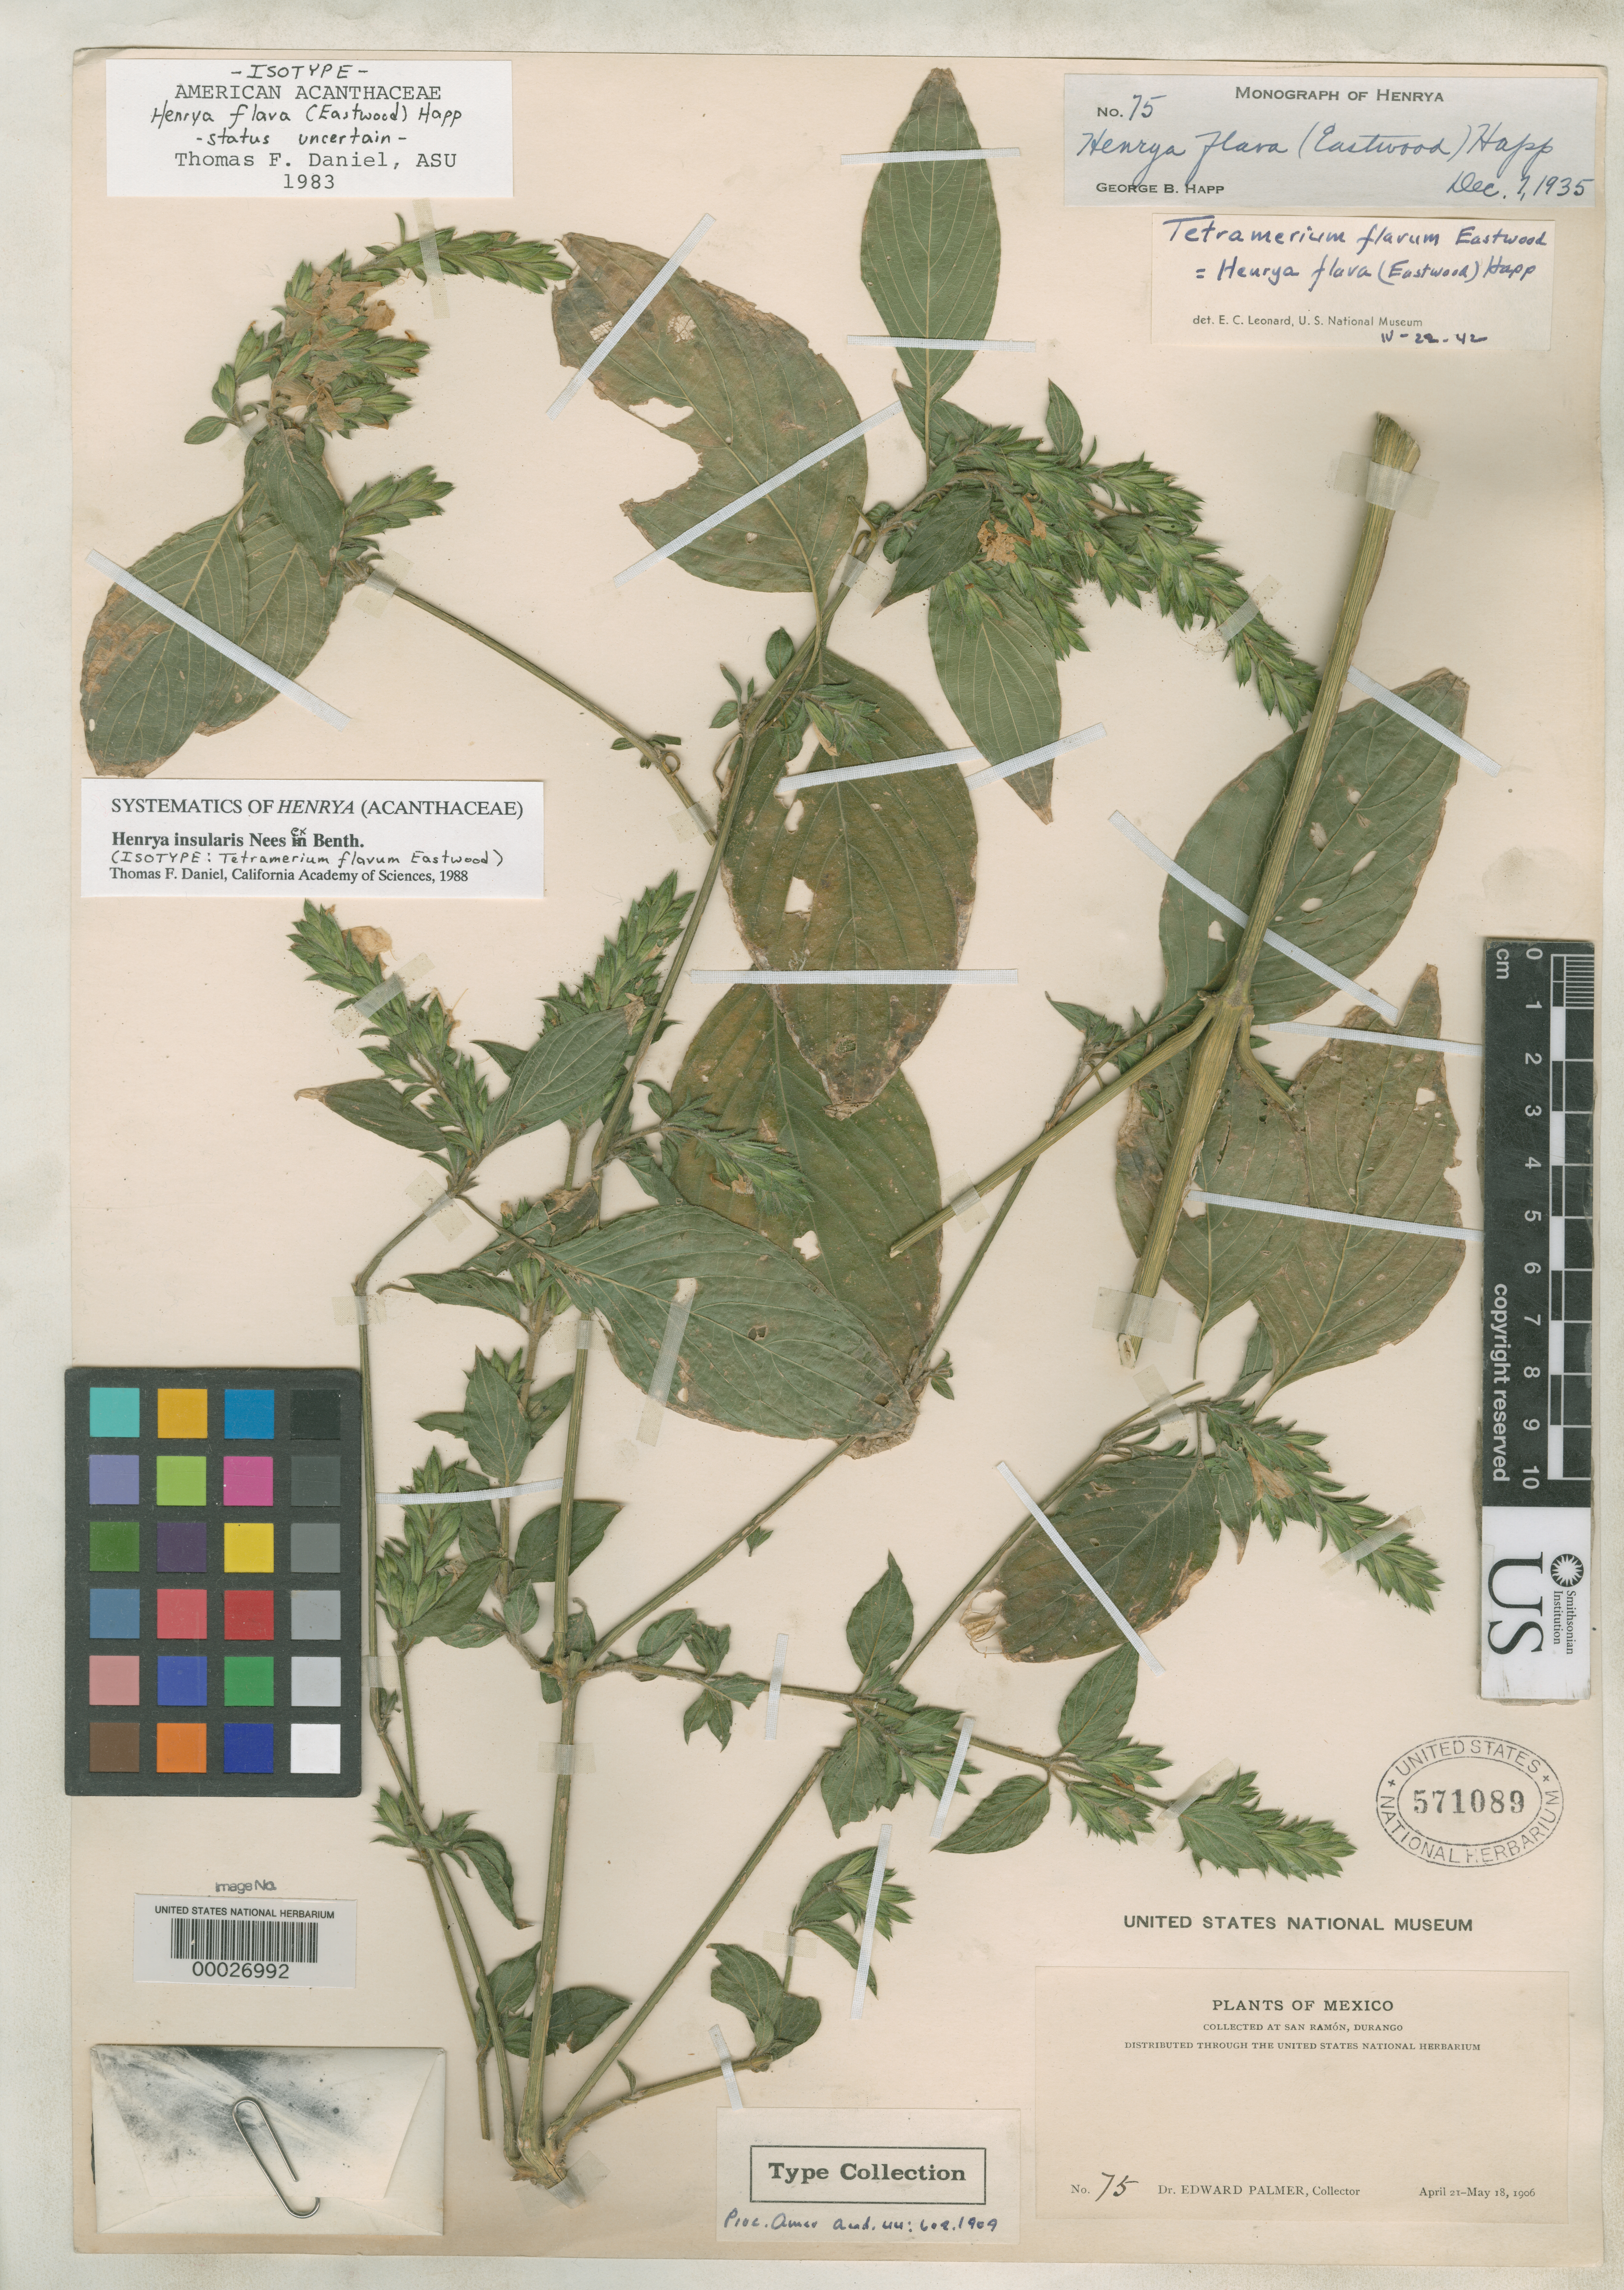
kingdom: Plantae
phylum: Tracheophyta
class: Magnoliopsida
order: Lamiales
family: Acanthaceae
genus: Tetramerium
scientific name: Tetramerium flavum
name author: Eastw.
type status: Isotype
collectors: E. Palmer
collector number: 75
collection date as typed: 21 Apr 1906 to 18 May 1906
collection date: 1906-04-21/1906-05-18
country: Mexico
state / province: Durango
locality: San Ramon.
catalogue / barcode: US 571089